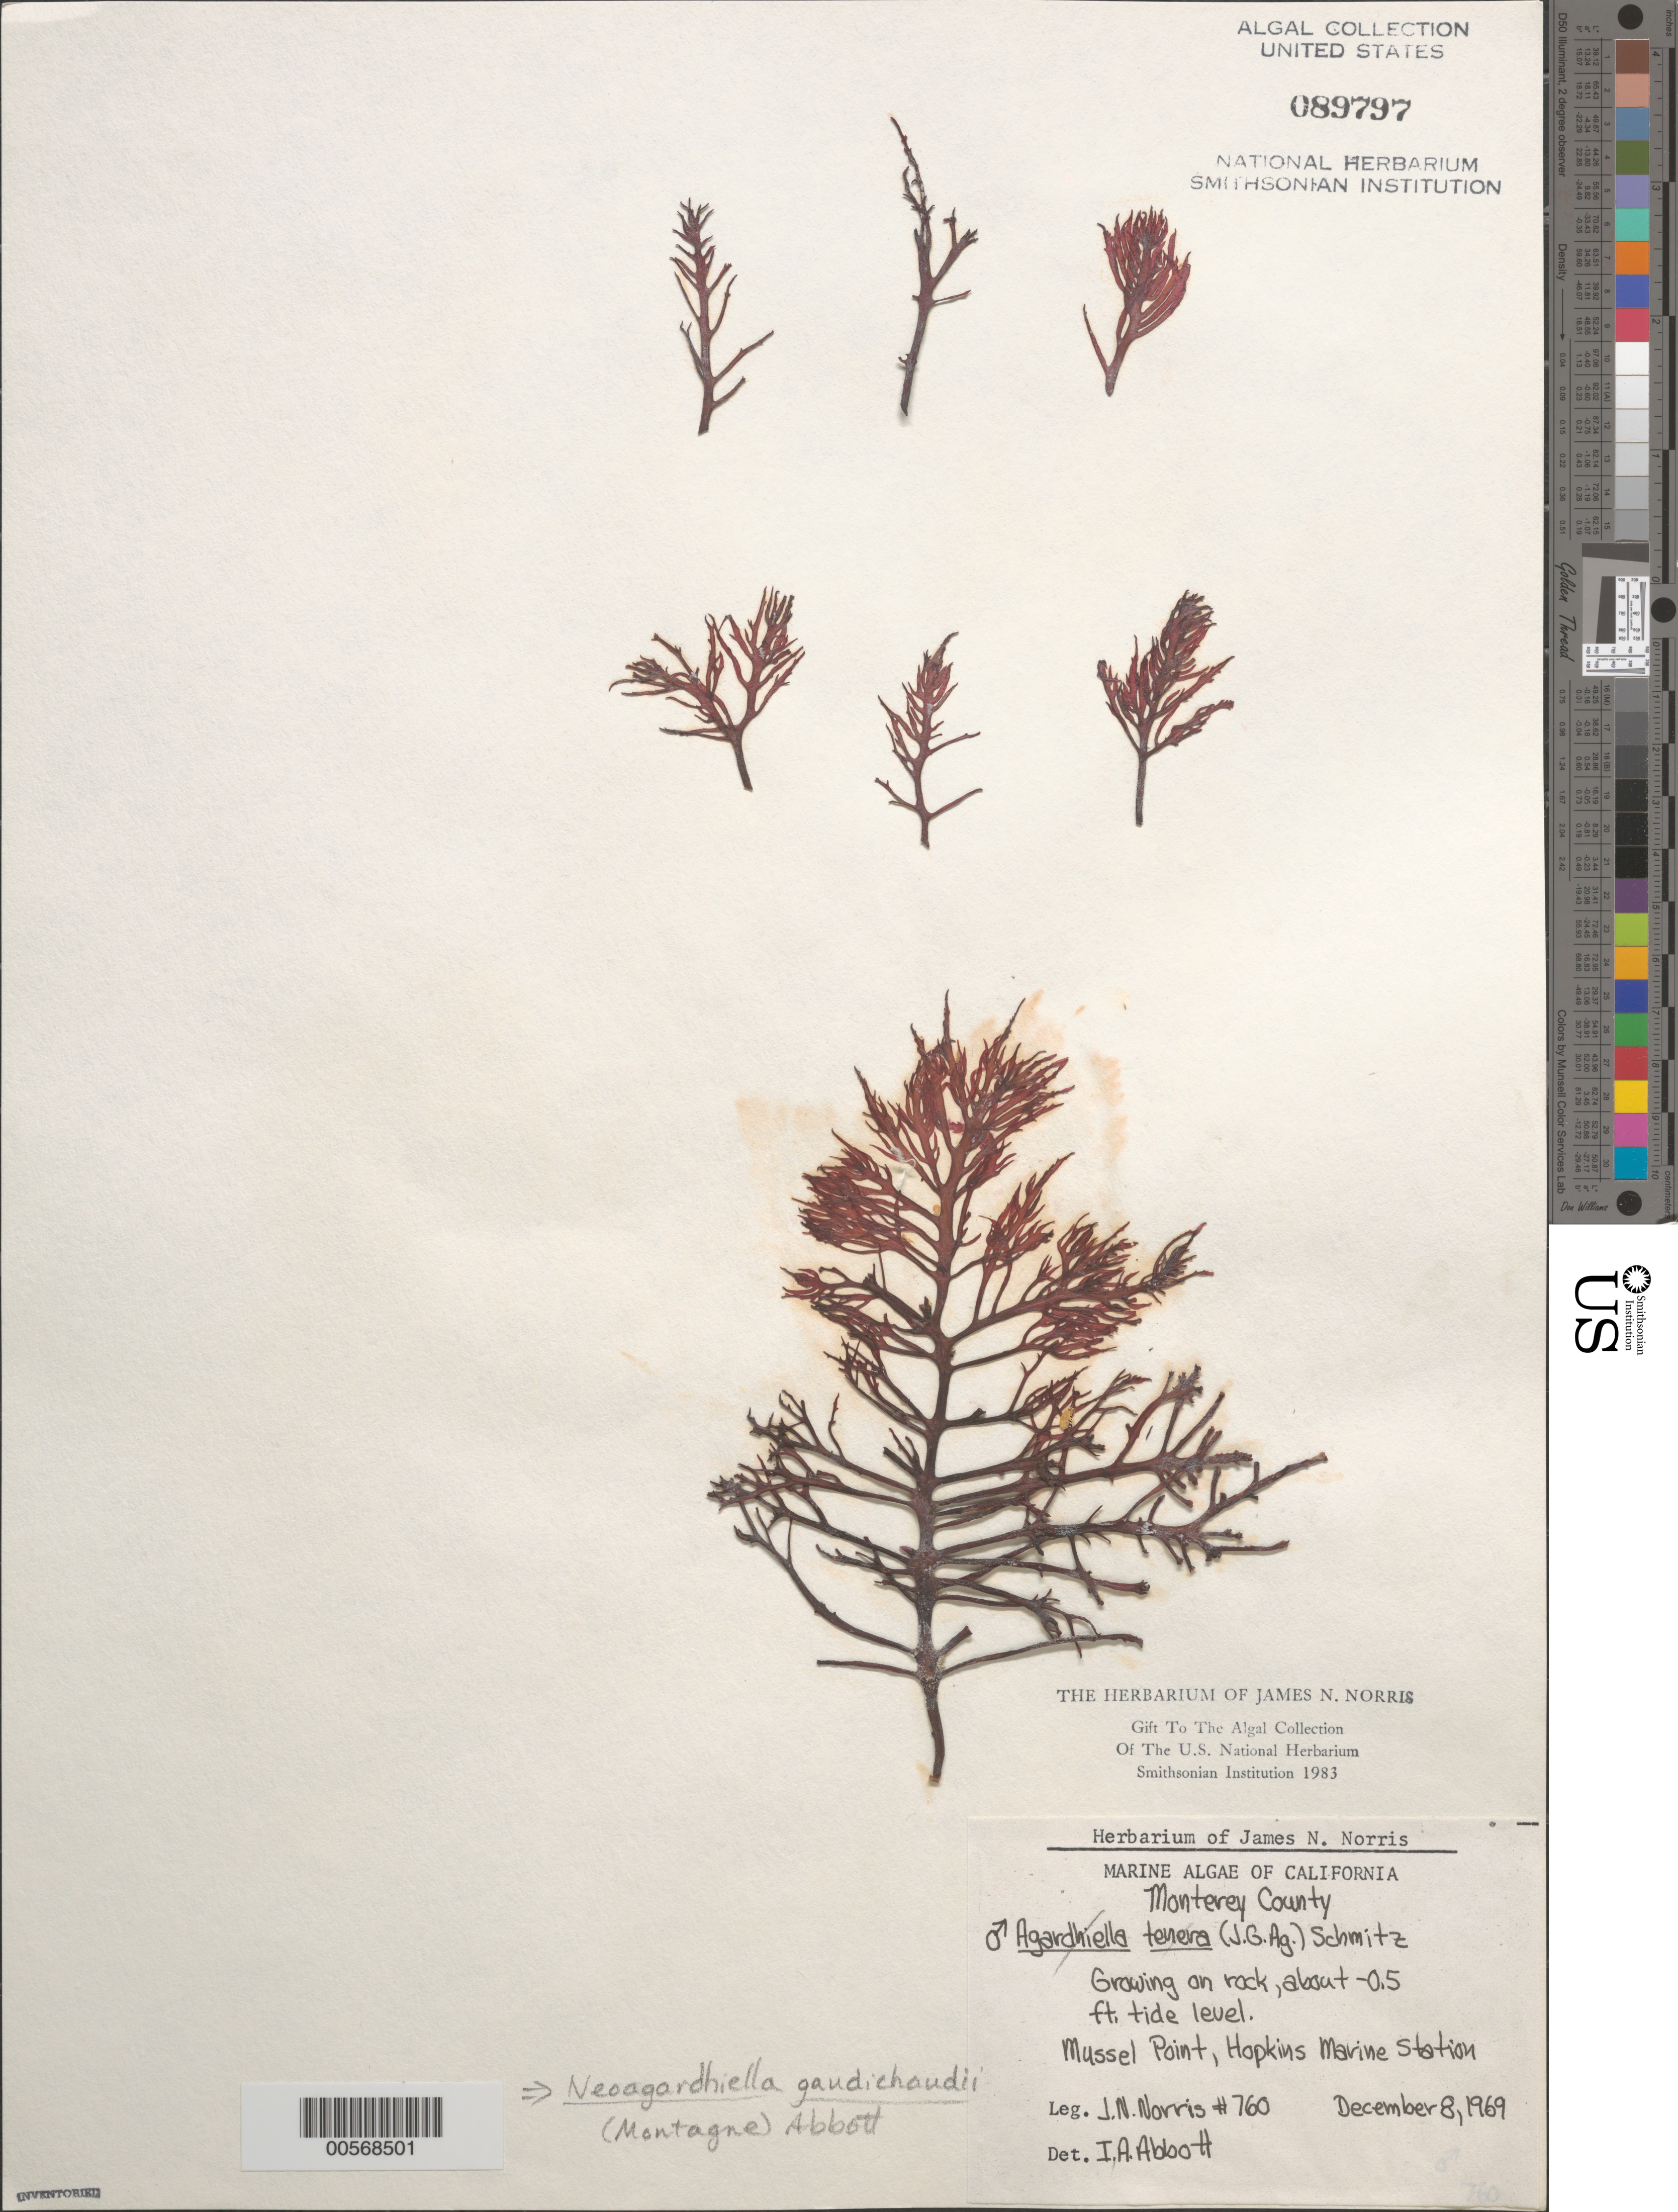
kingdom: Plantae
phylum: Rhodophyta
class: Florideophyceae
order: Gigartinales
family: Solieriaceae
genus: Sarcodiotheca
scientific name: Sarcodiotheca gaudichaudii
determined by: Algae name updating Project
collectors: J. N. Norris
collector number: JN-760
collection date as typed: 08 Dec 1969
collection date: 1969-12-08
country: United States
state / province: California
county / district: Monterey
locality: Mussel Point, Hopkins Marine Station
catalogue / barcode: US 89797